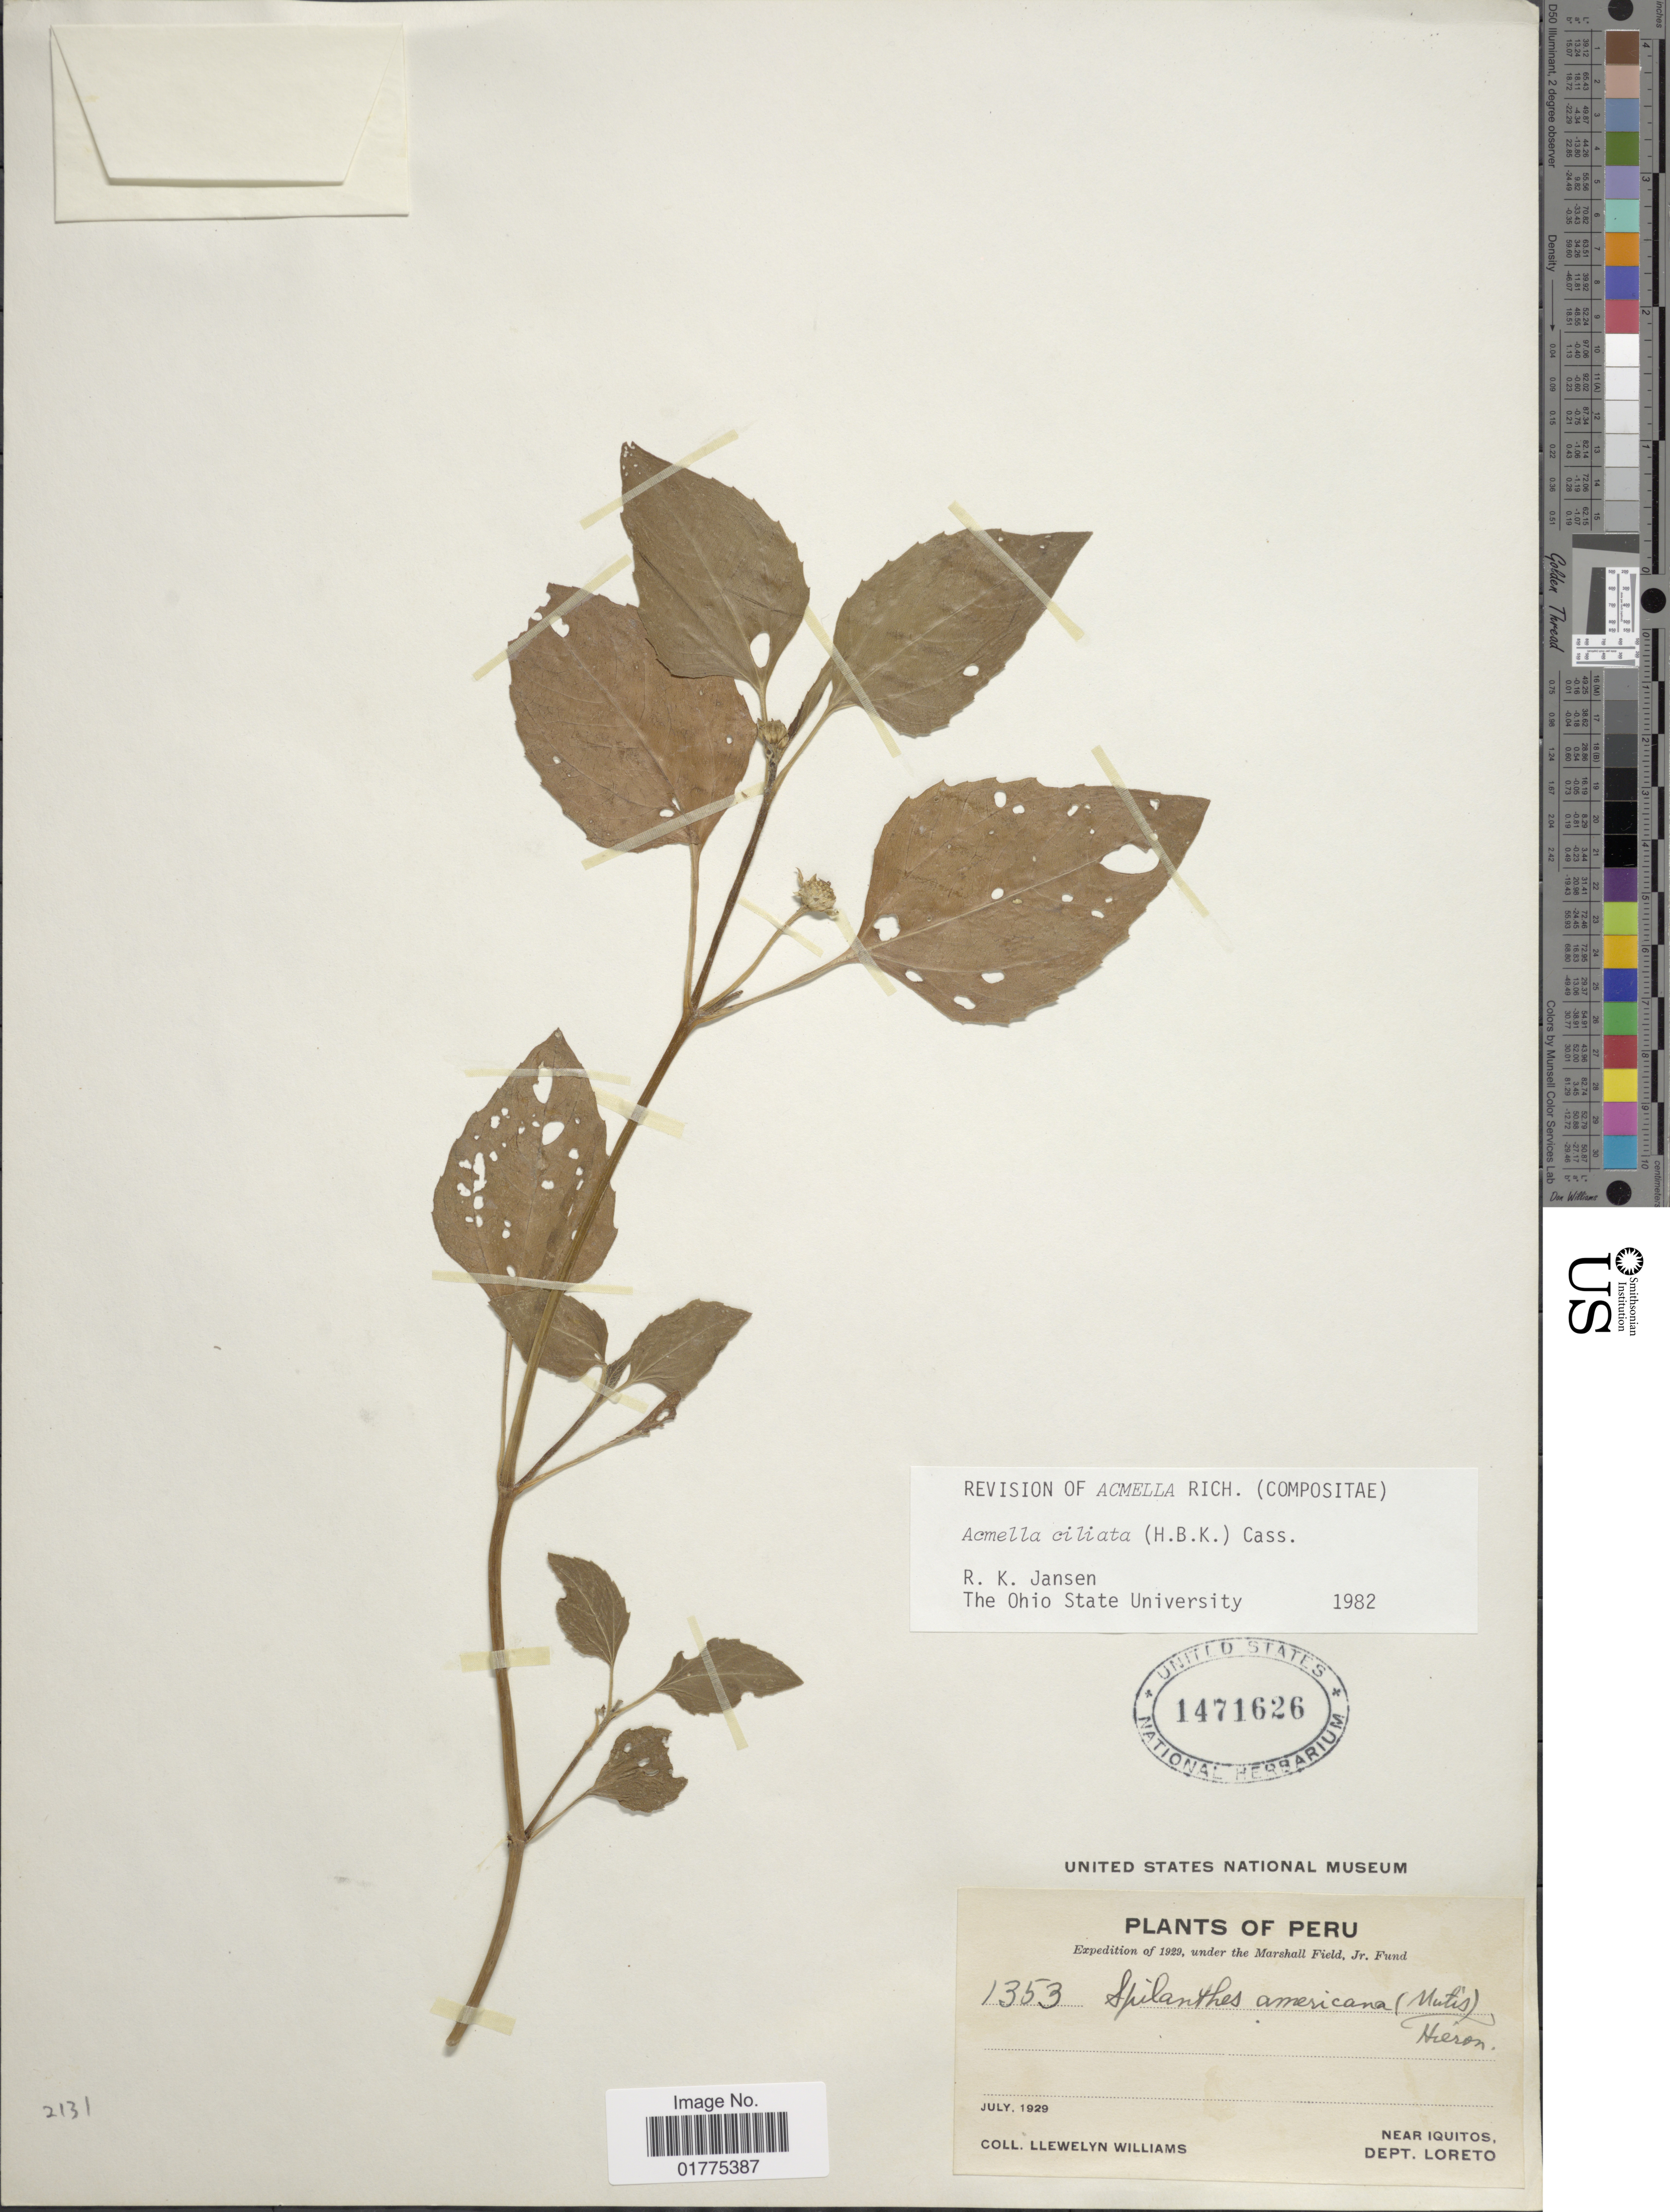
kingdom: Plantae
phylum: Tracheophyta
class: Magnoliopsida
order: Asterales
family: Asteraceae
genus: Acmella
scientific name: Acmella ciliata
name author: (Kunth) Cass.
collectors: Ll. Williams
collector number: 1353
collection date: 1929-07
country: Peru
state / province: Loreto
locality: Near Iquitos, Dept. Loreto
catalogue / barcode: US 1471626